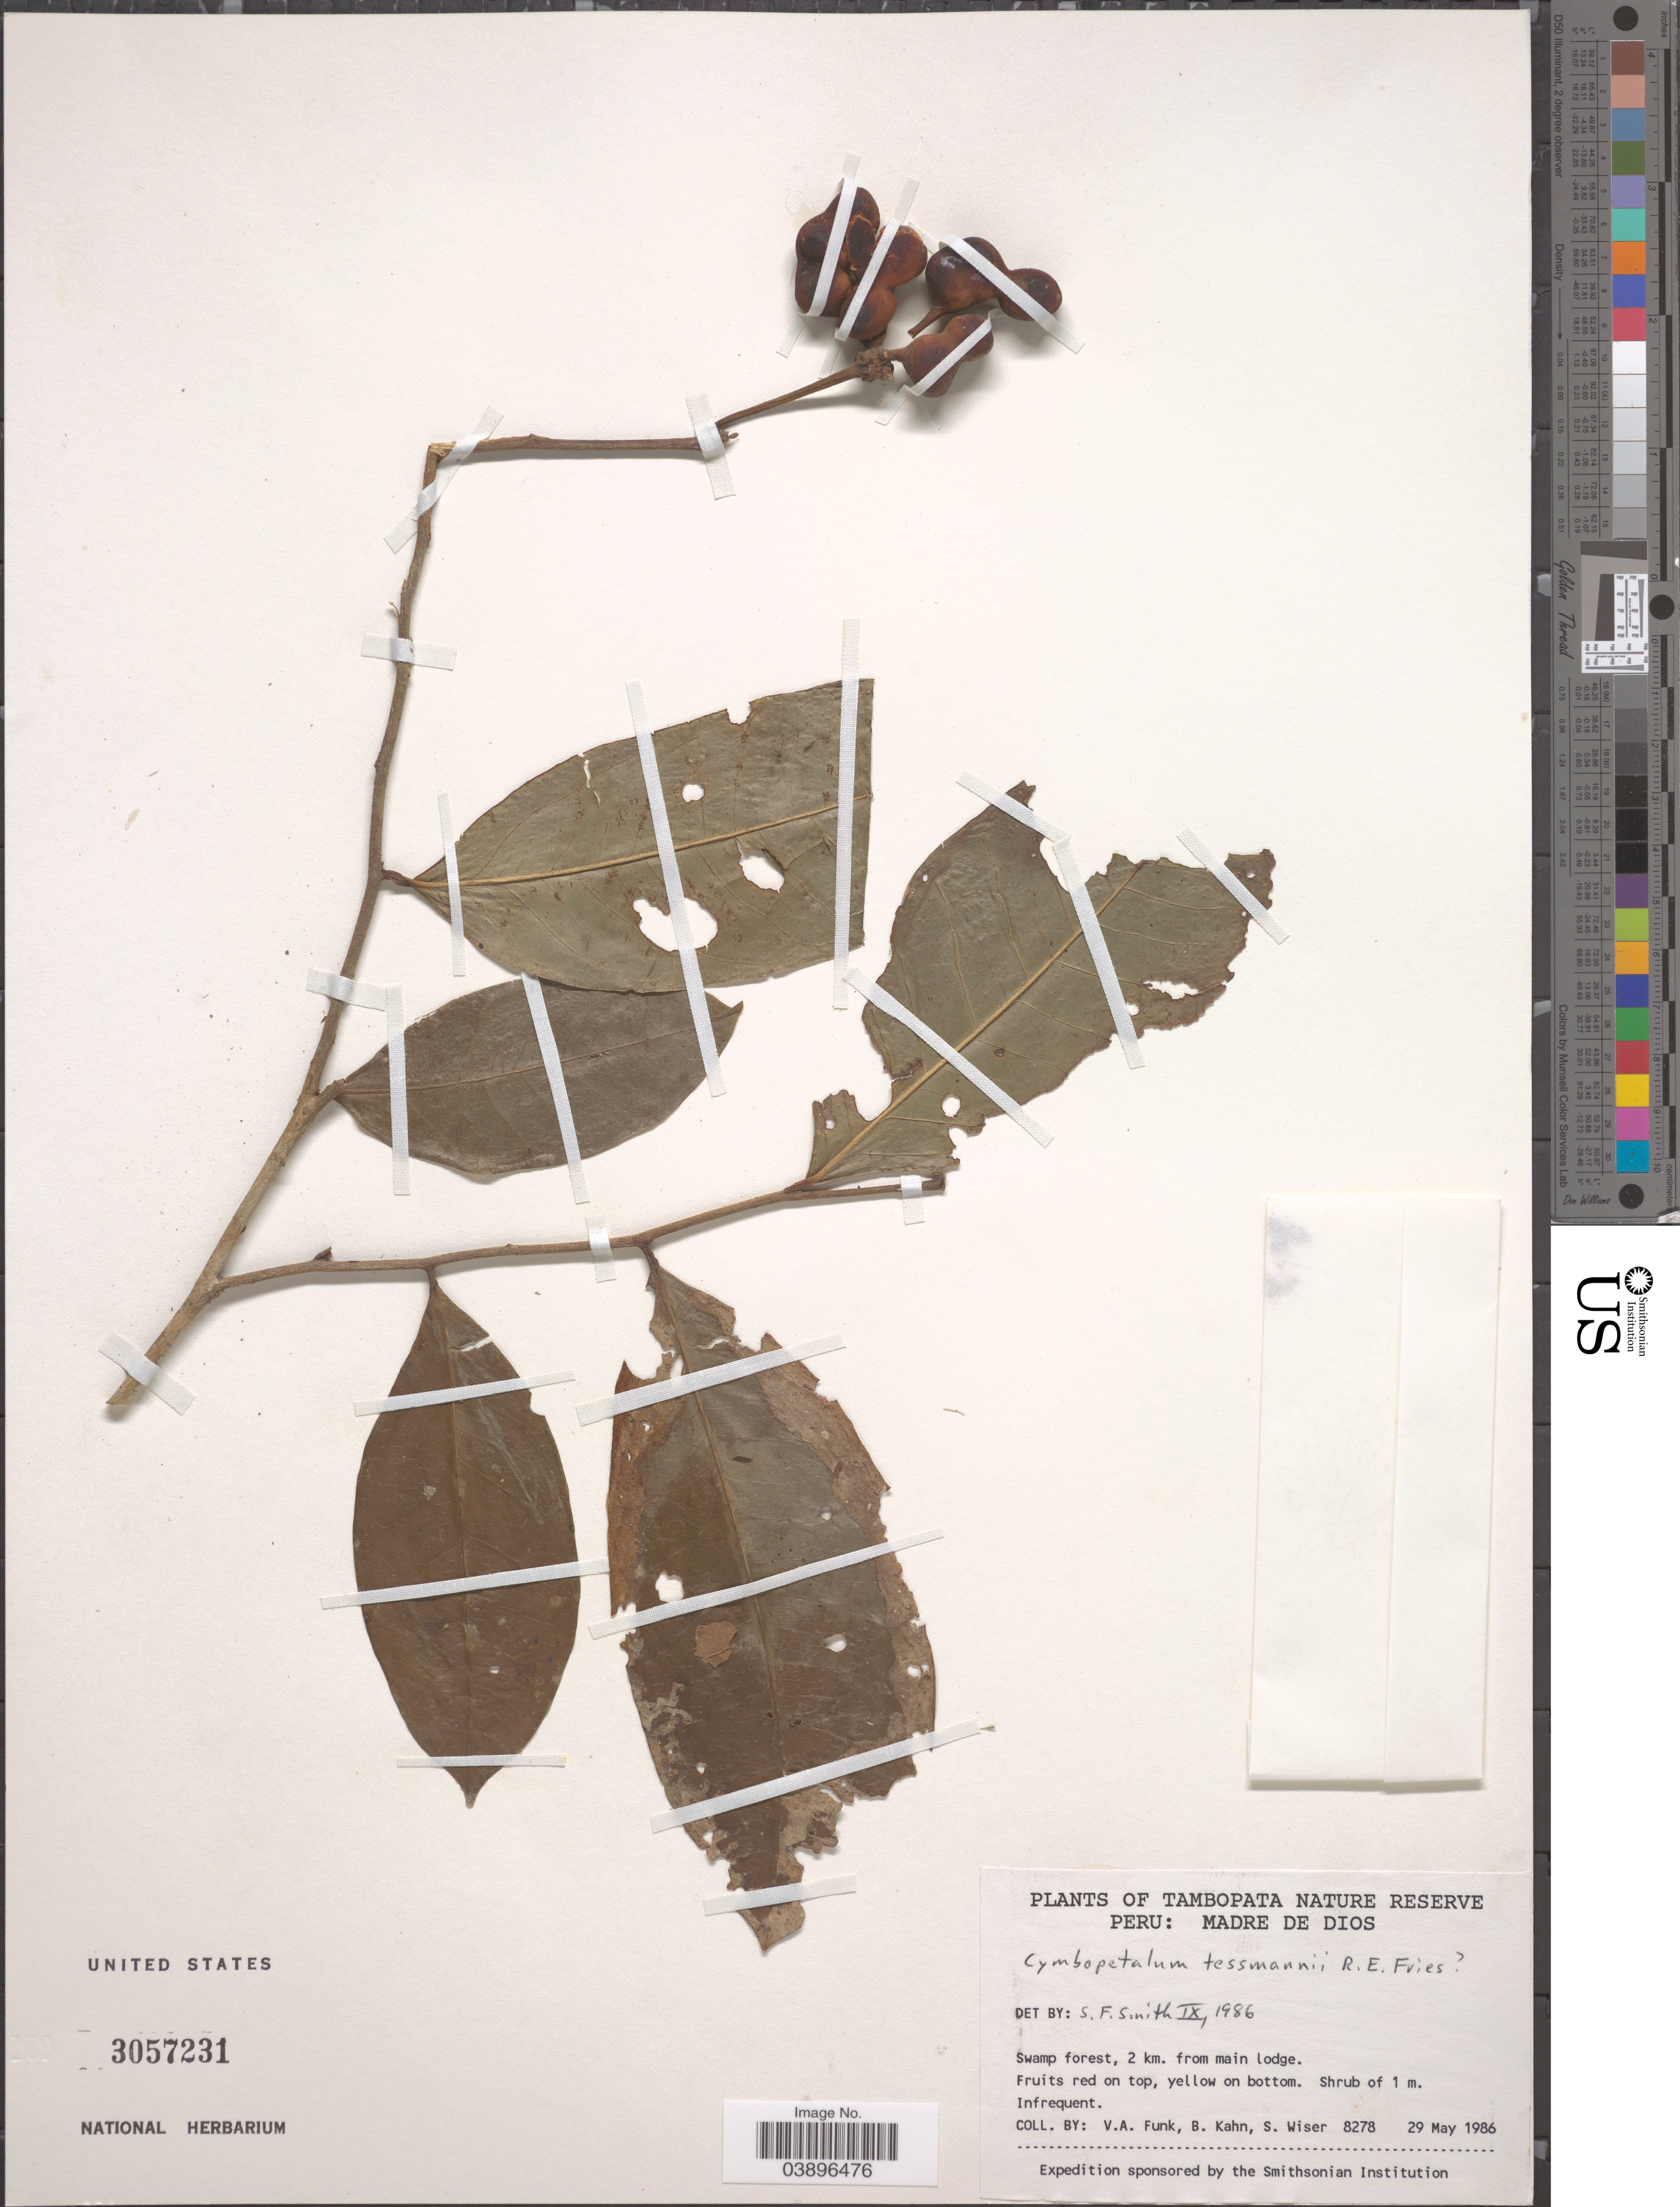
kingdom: Plantae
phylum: Tracheophyta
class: Magnoliopsida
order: Magnoliales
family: Annonaceae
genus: Cymbopetalum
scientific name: Cymbopetalum tessmannii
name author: R.E. Fr.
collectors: V. Funk, B. Kahn & S. Wiser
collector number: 8278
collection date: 1986-05-29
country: Peru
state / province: Madre de Dios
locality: Tambopata Nature Reserve.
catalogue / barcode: US 3057231